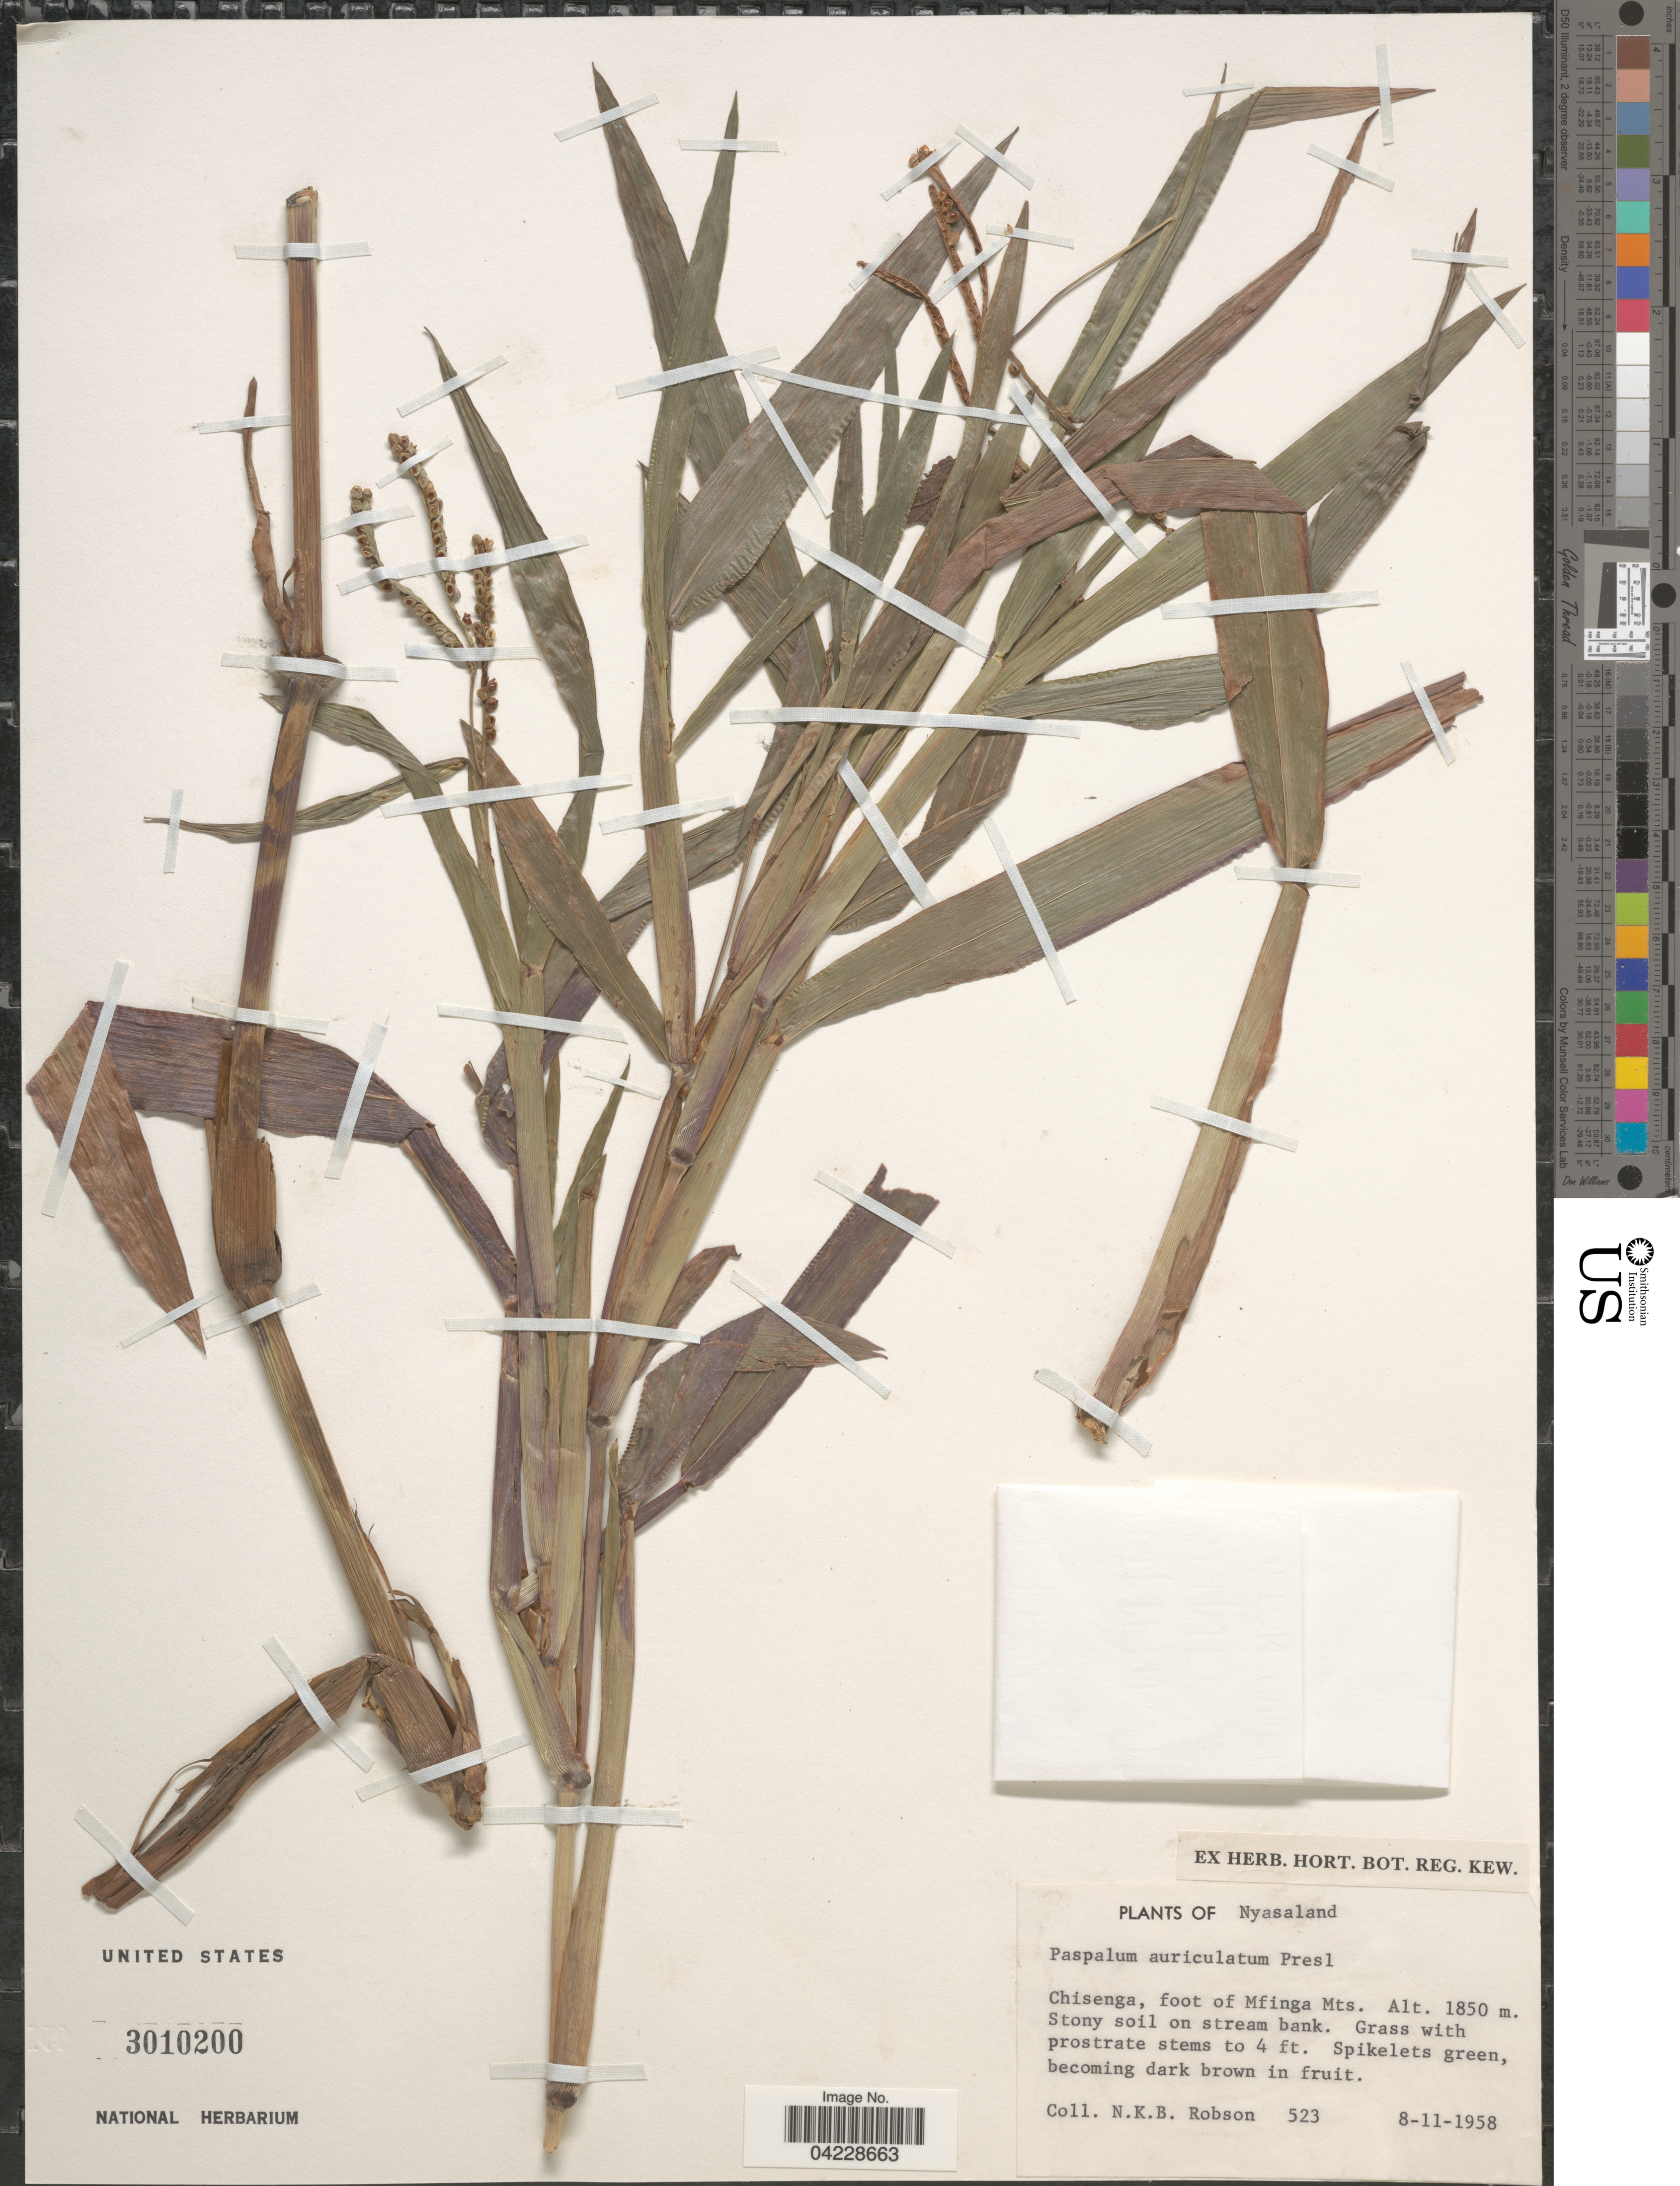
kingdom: Plantae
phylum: Tracheophyta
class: Liliopsida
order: Poales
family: Poaceae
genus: Paspalum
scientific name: Paspalum scrobiculatum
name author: L.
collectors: N. Robson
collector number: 523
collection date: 1958-11-08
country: Malawi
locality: Nyasaland. Chisenga, foot of Mfgina Mts.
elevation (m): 1850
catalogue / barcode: US 3010200